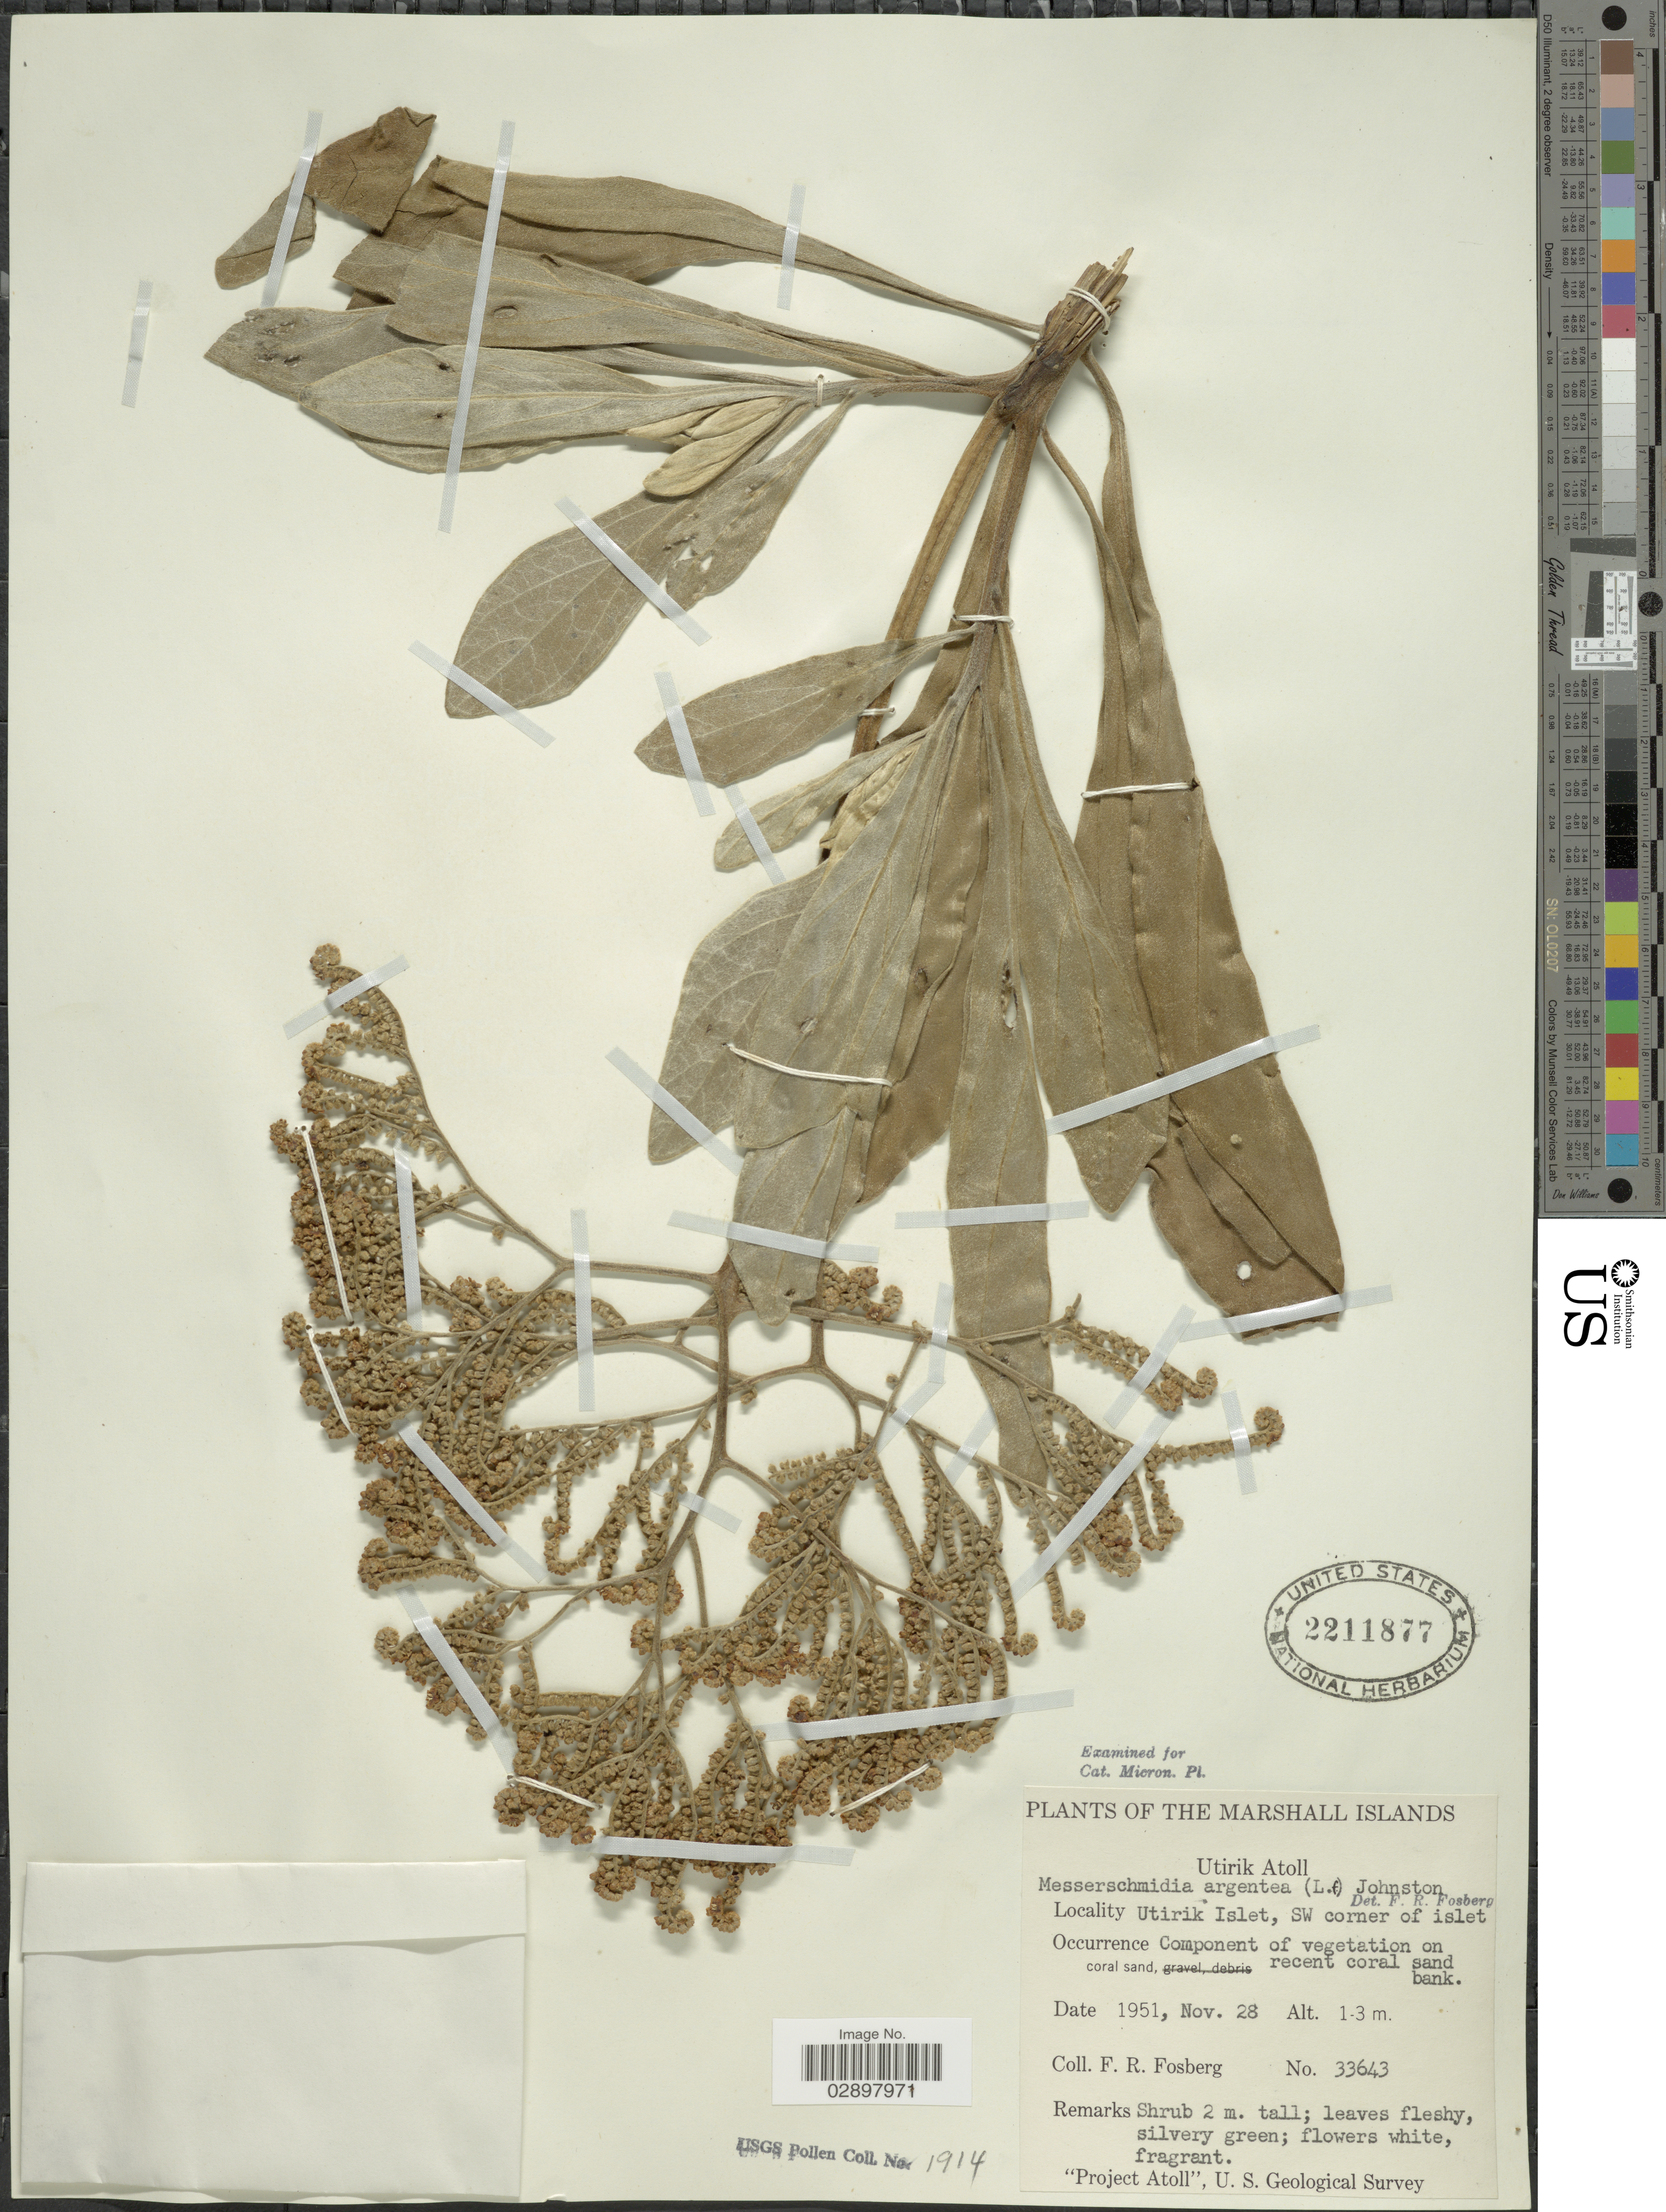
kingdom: Plantae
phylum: Tracheophyta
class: Magnoliopsida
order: Boraginales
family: Heliotropiaceae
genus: Heliotropium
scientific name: Heliotropium arboreum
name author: (Blanco) Mabberley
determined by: Wagner, W. L., (BOT), Smithsonian Institution - National Museum of Natural History (UNITED STATES)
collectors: F. R. Fosberg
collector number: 33643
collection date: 1951-11-28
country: Marshall Islands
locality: Utirik Atoll. Utirik Islet, SW corner of islet.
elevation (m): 1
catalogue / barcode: US 2211877